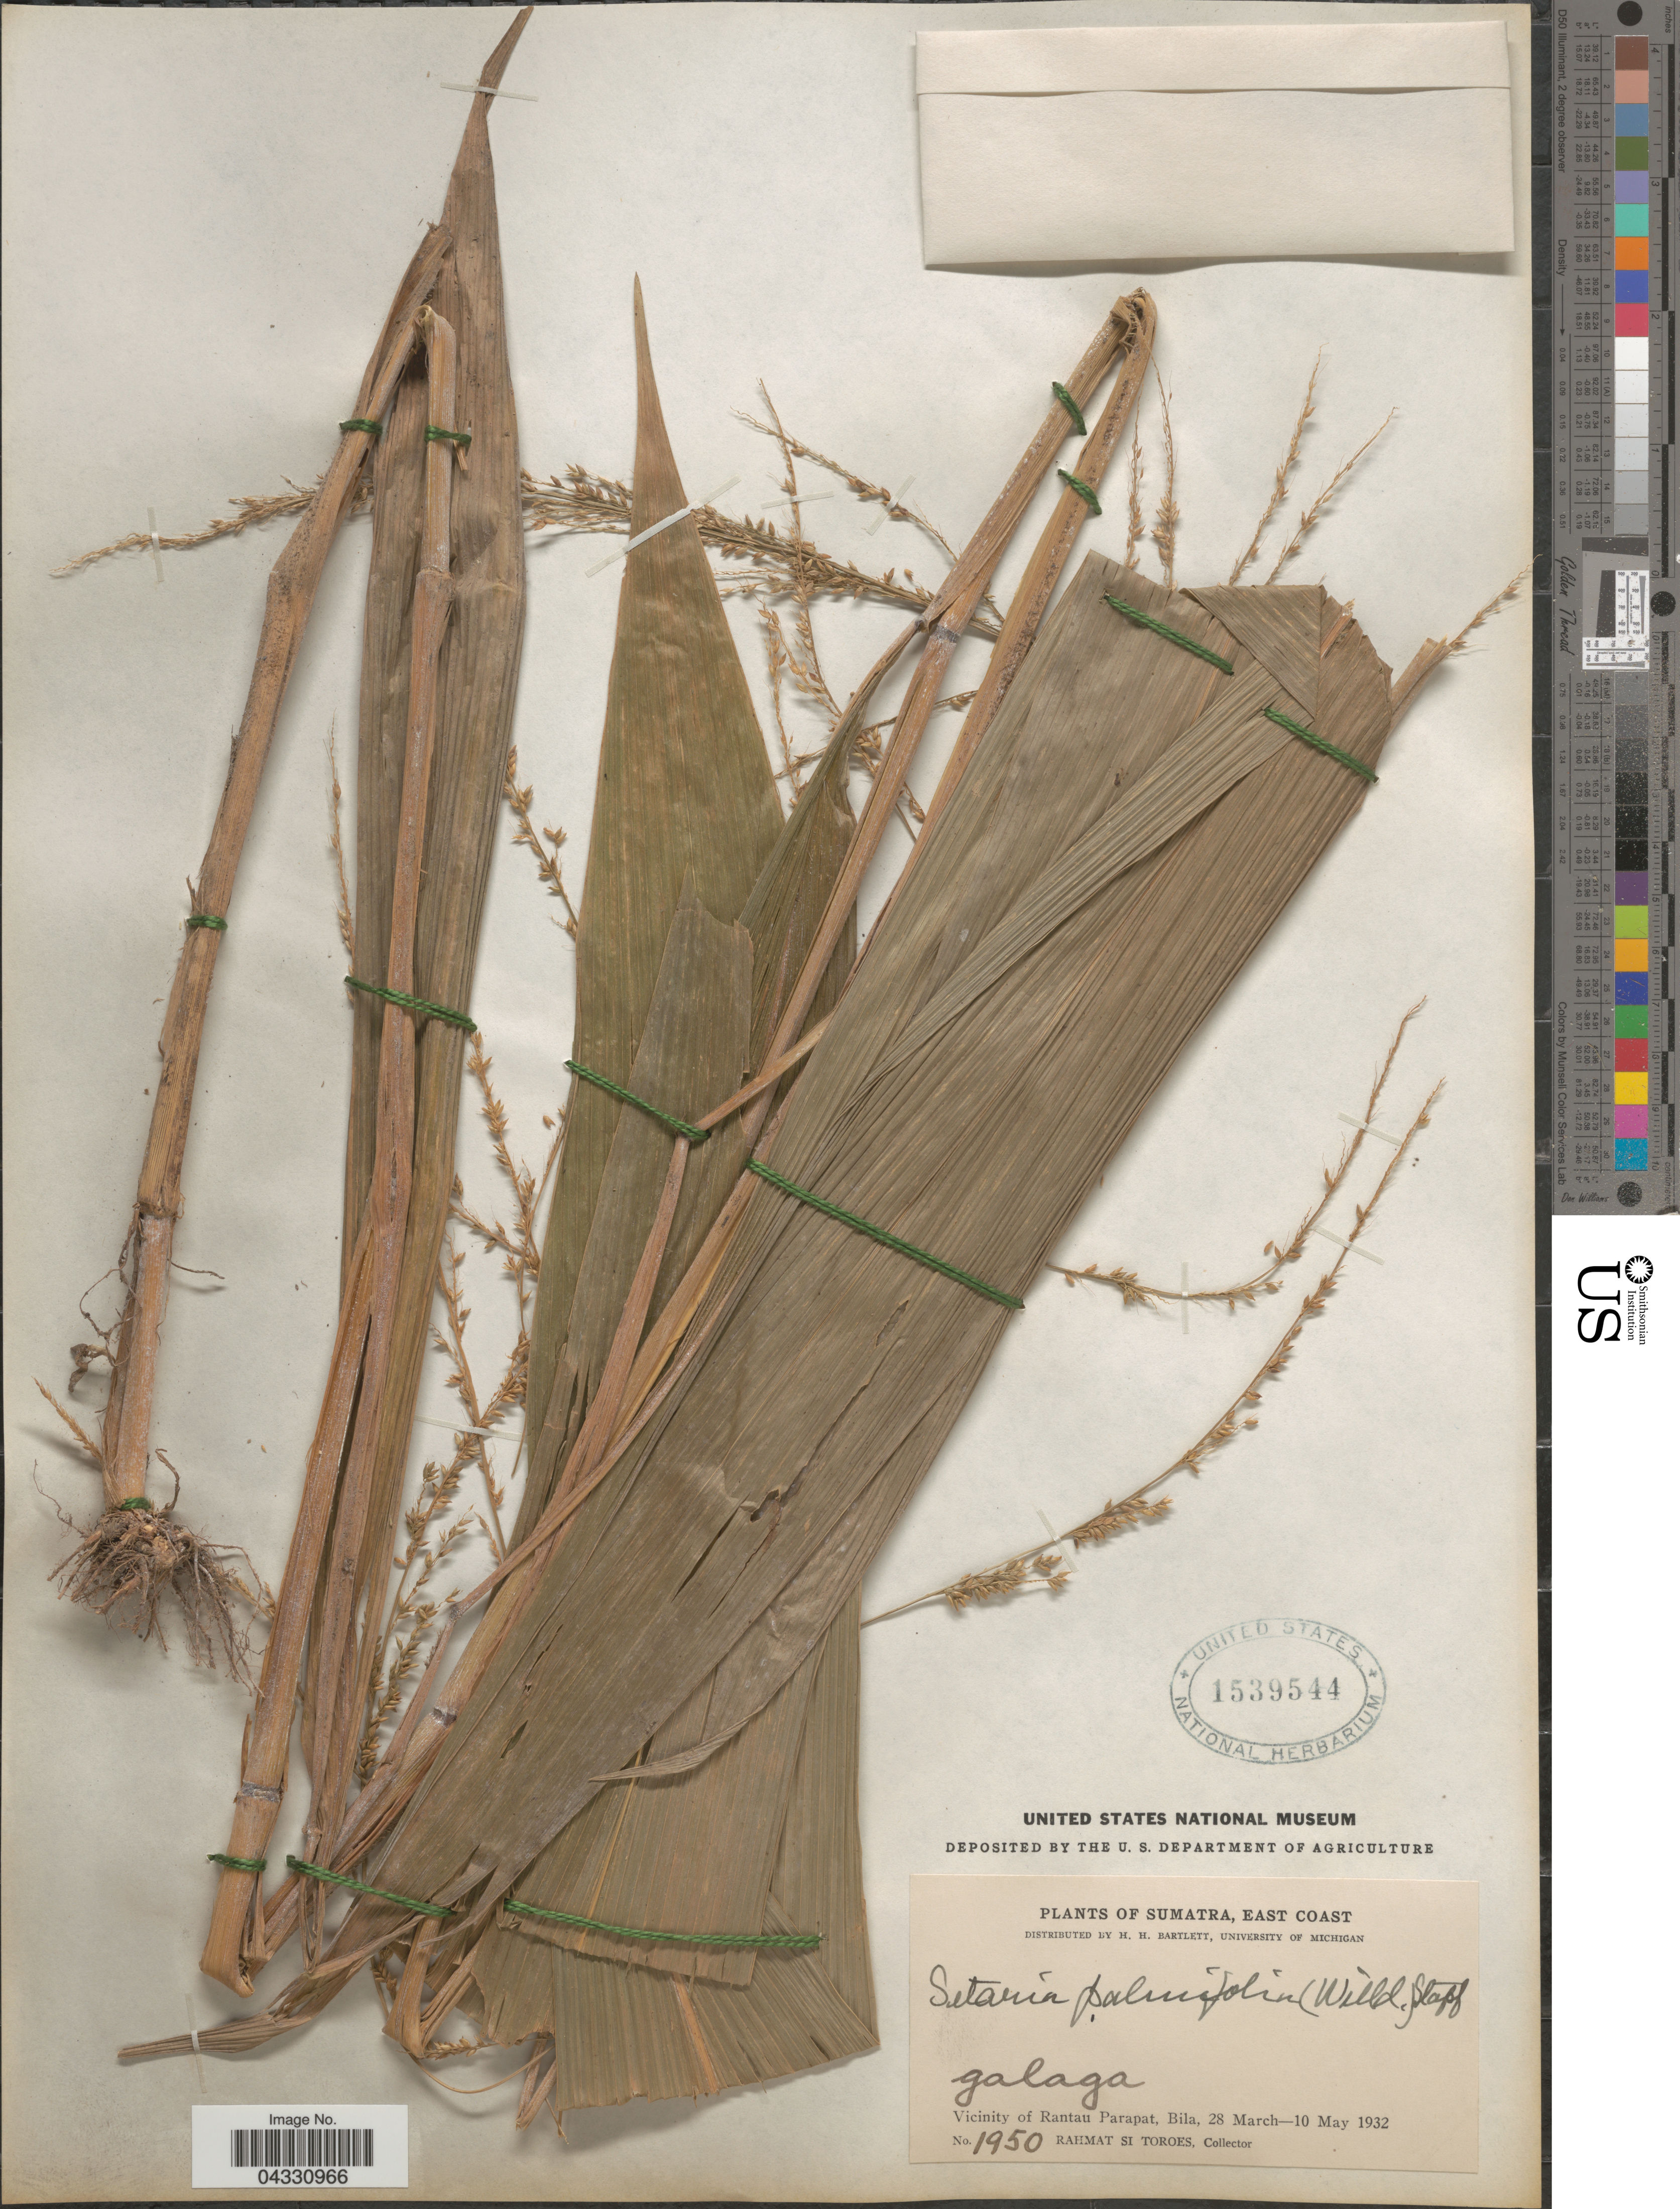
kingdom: Plantae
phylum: Tracheophyta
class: Liliopsida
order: Poales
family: Poaceae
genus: Setaria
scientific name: Setaria palmifolia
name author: (J. Koenig) Stapf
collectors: Rahmat Si Boeea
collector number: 1950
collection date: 1932-03-28/1932-05-10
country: Indonesia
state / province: Sumatra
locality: East Coast. Vicinity of Rantau Parapat, Bila.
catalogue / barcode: US 1539544